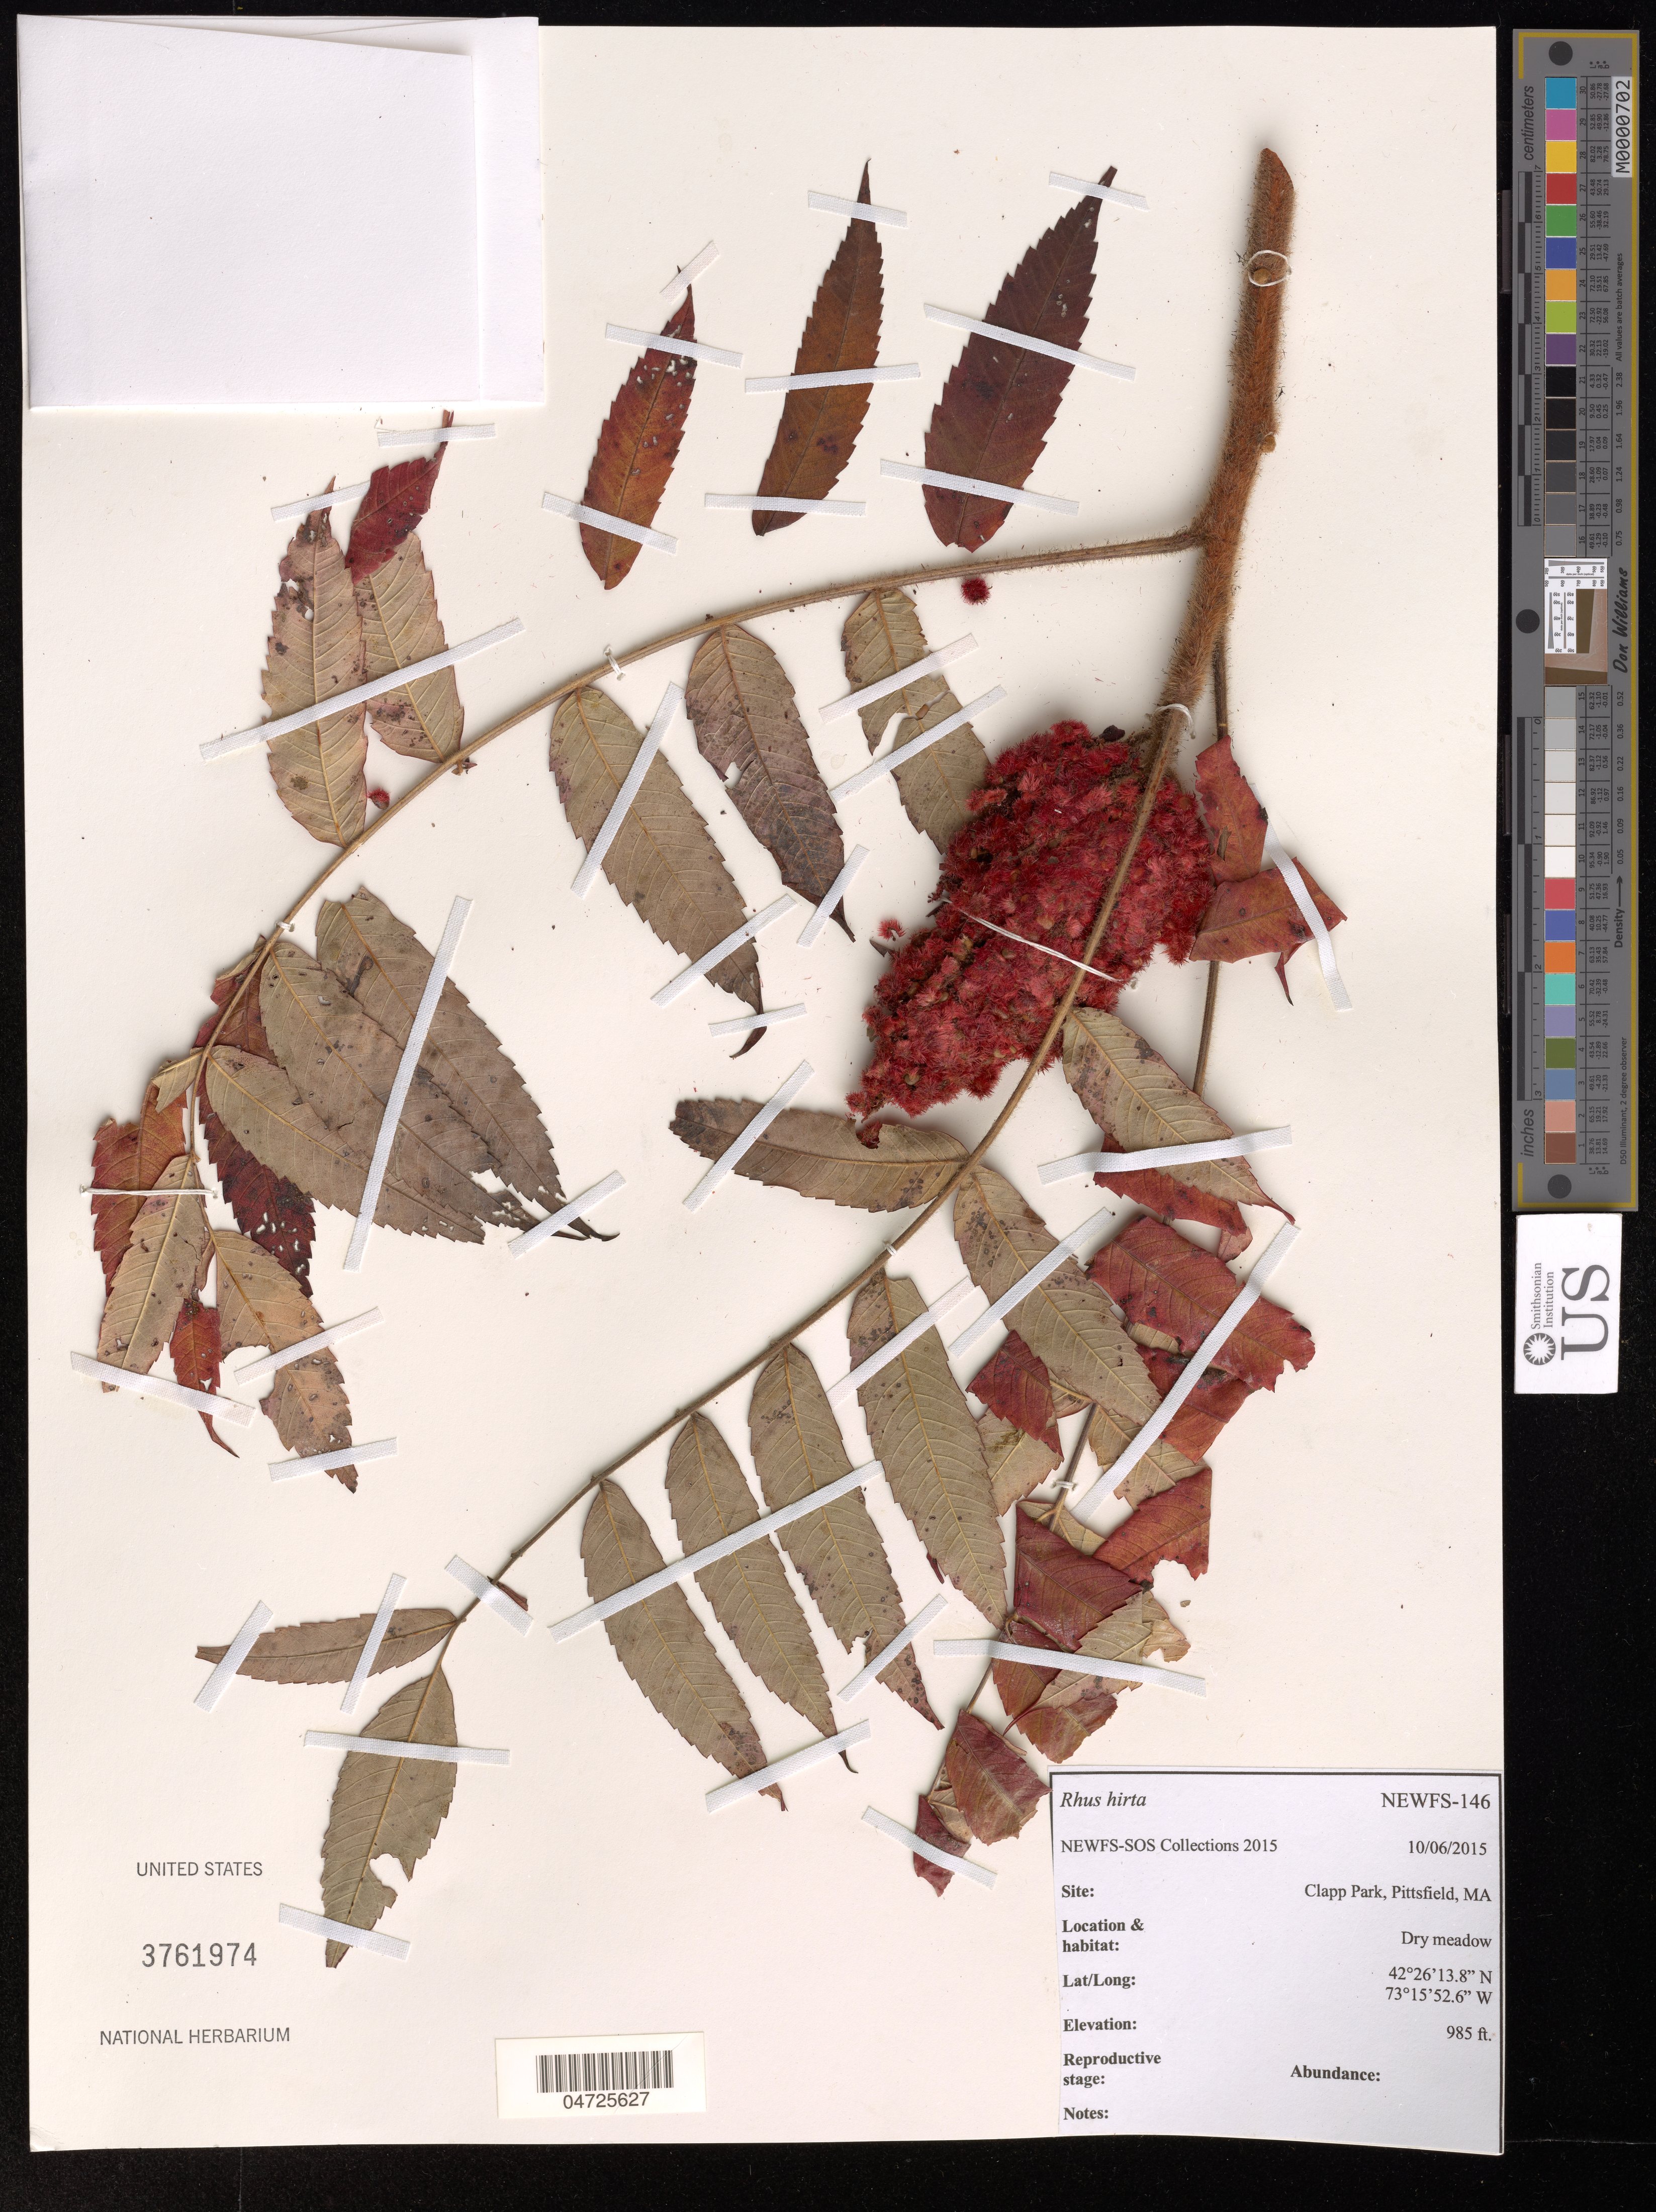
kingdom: Plantae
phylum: Tracheophyta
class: Magnoliopsida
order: Sapindales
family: Anacardiaceae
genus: Rhus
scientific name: Rhus hirta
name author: (L.) Sudw.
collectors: NEWFS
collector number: NEWFS-146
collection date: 2015-10-06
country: United States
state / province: Massachusetts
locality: Site: Clapp Park, Pittsfield.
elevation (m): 300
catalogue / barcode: US 3761974